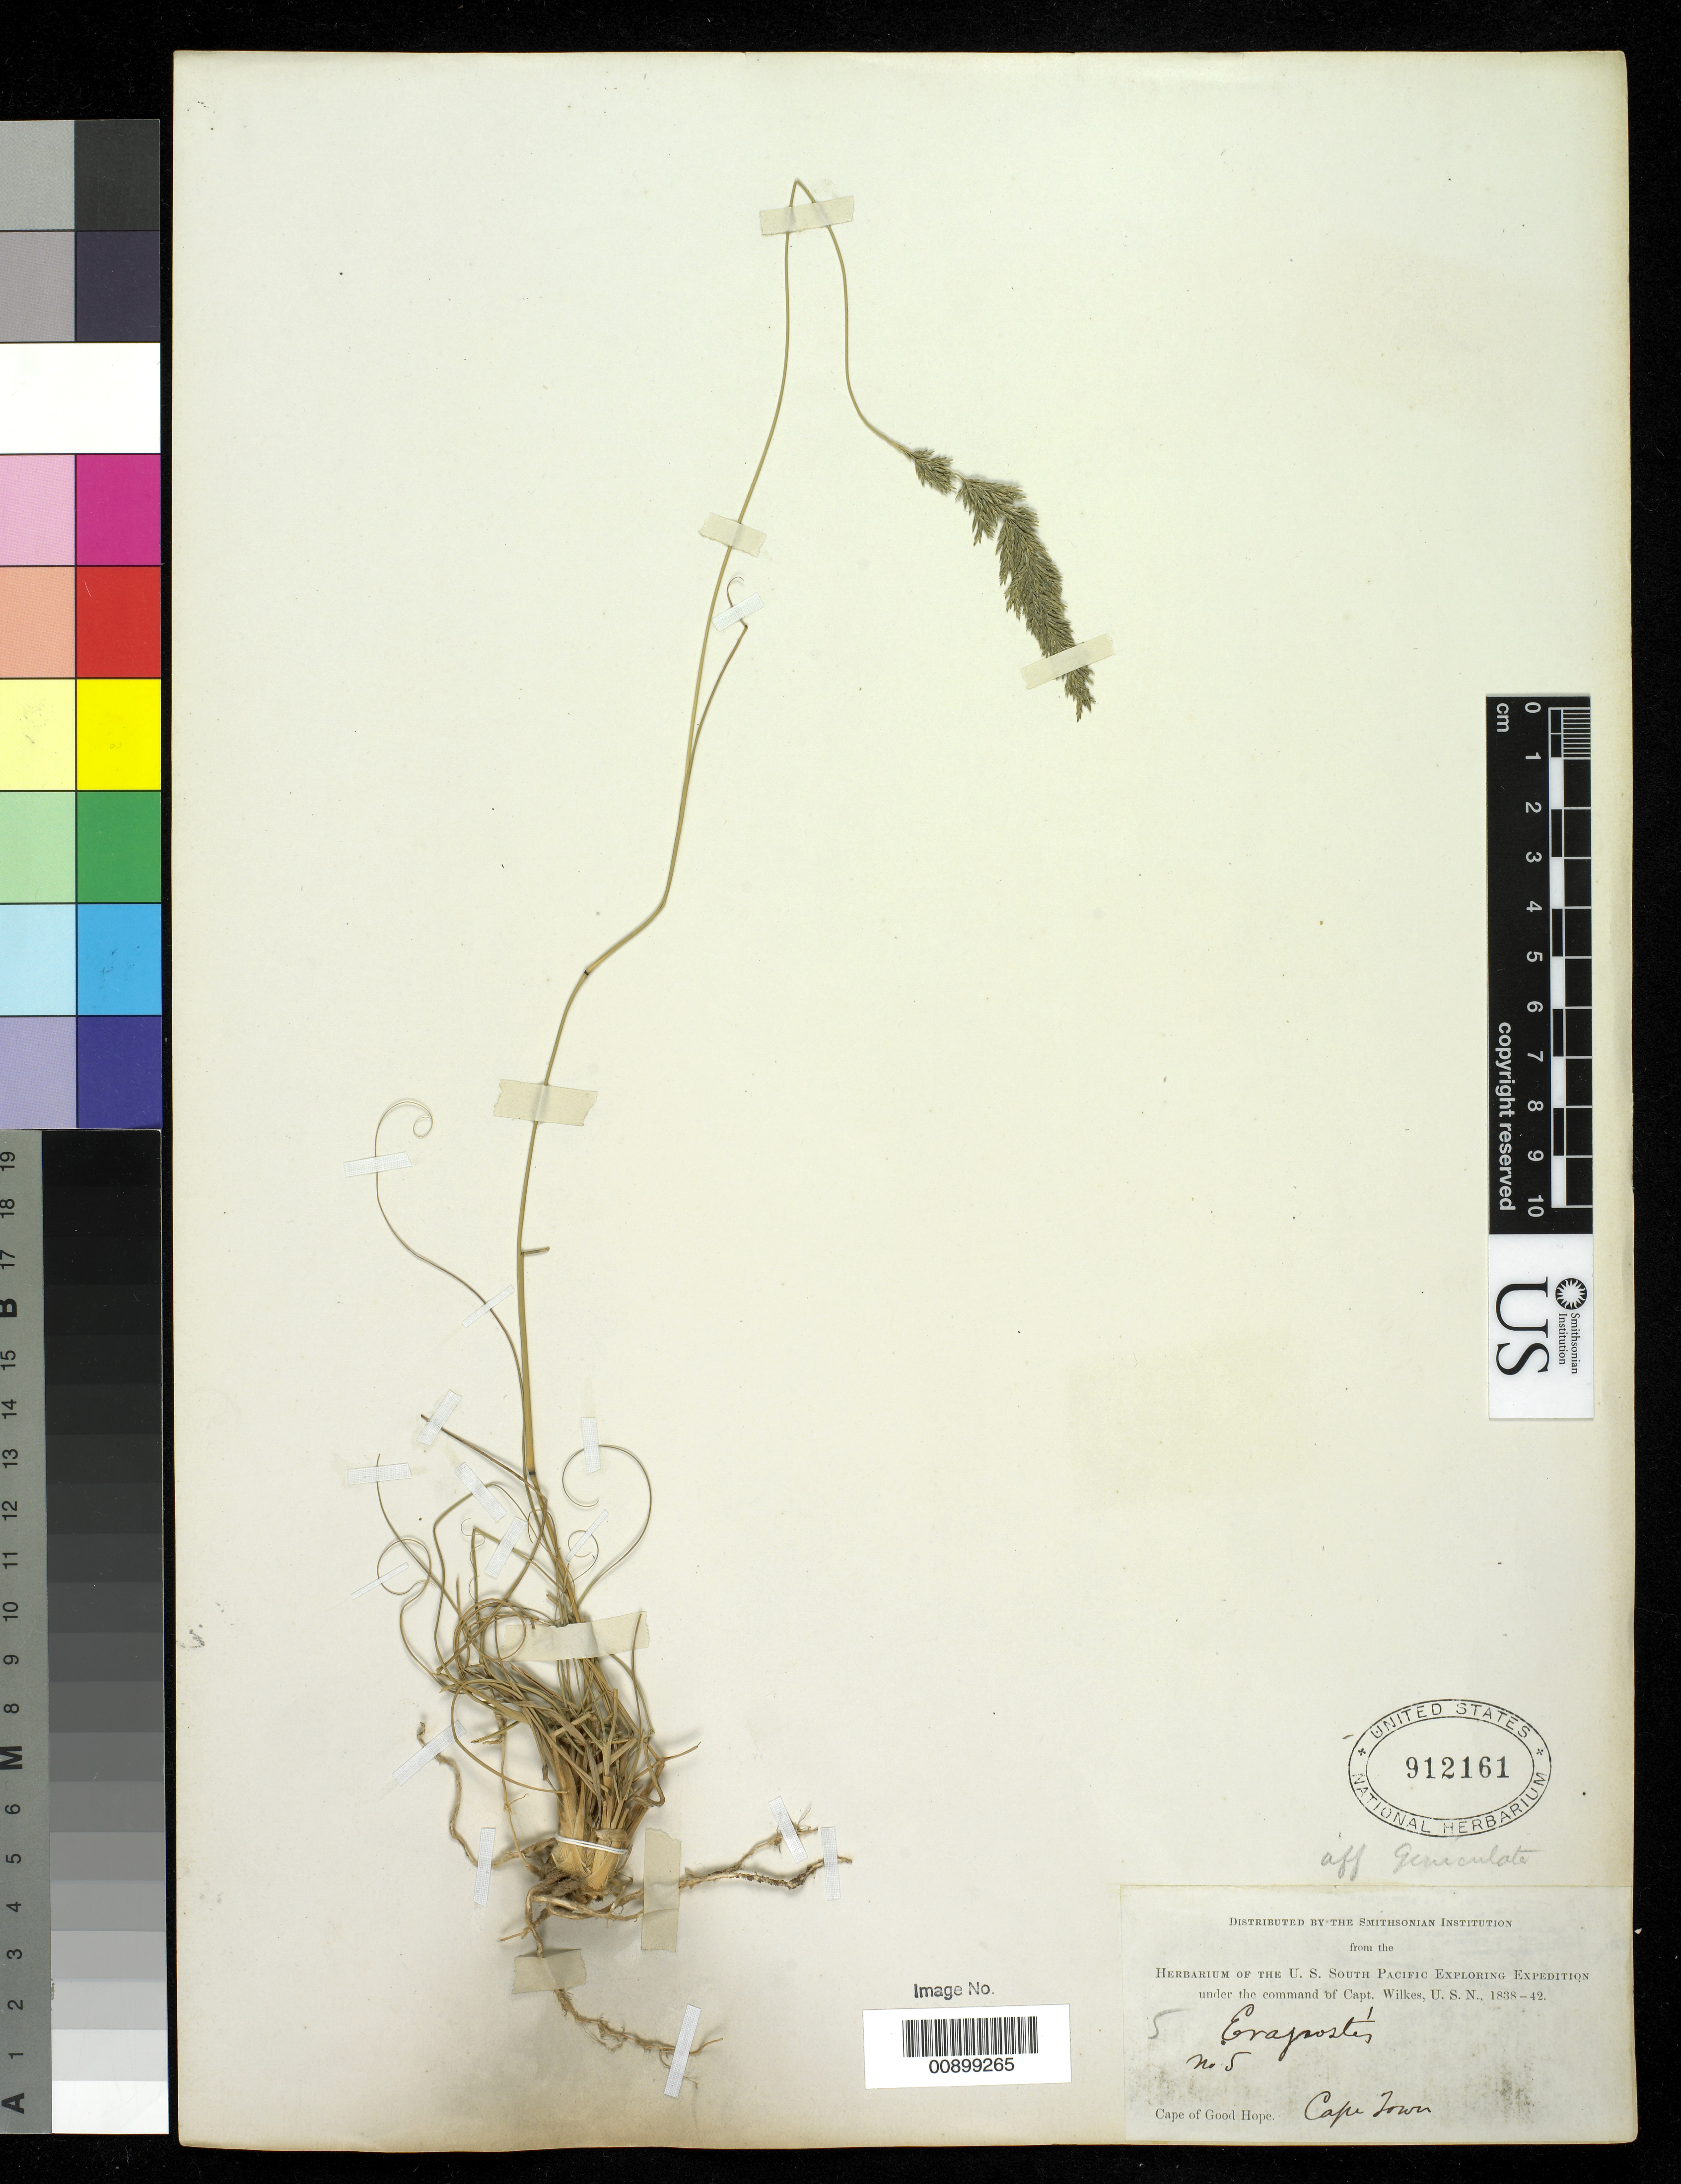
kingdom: Plantae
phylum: Tracheophyta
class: Liliopsida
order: Poales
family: Poaceae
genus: Eragrostis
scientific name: Eragrostis curvula var. conferta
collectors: Wilkes Explor. Exped.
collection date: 1838/1842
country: South Africa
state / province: Western Cape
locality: Cape Town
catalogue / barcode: US 912161